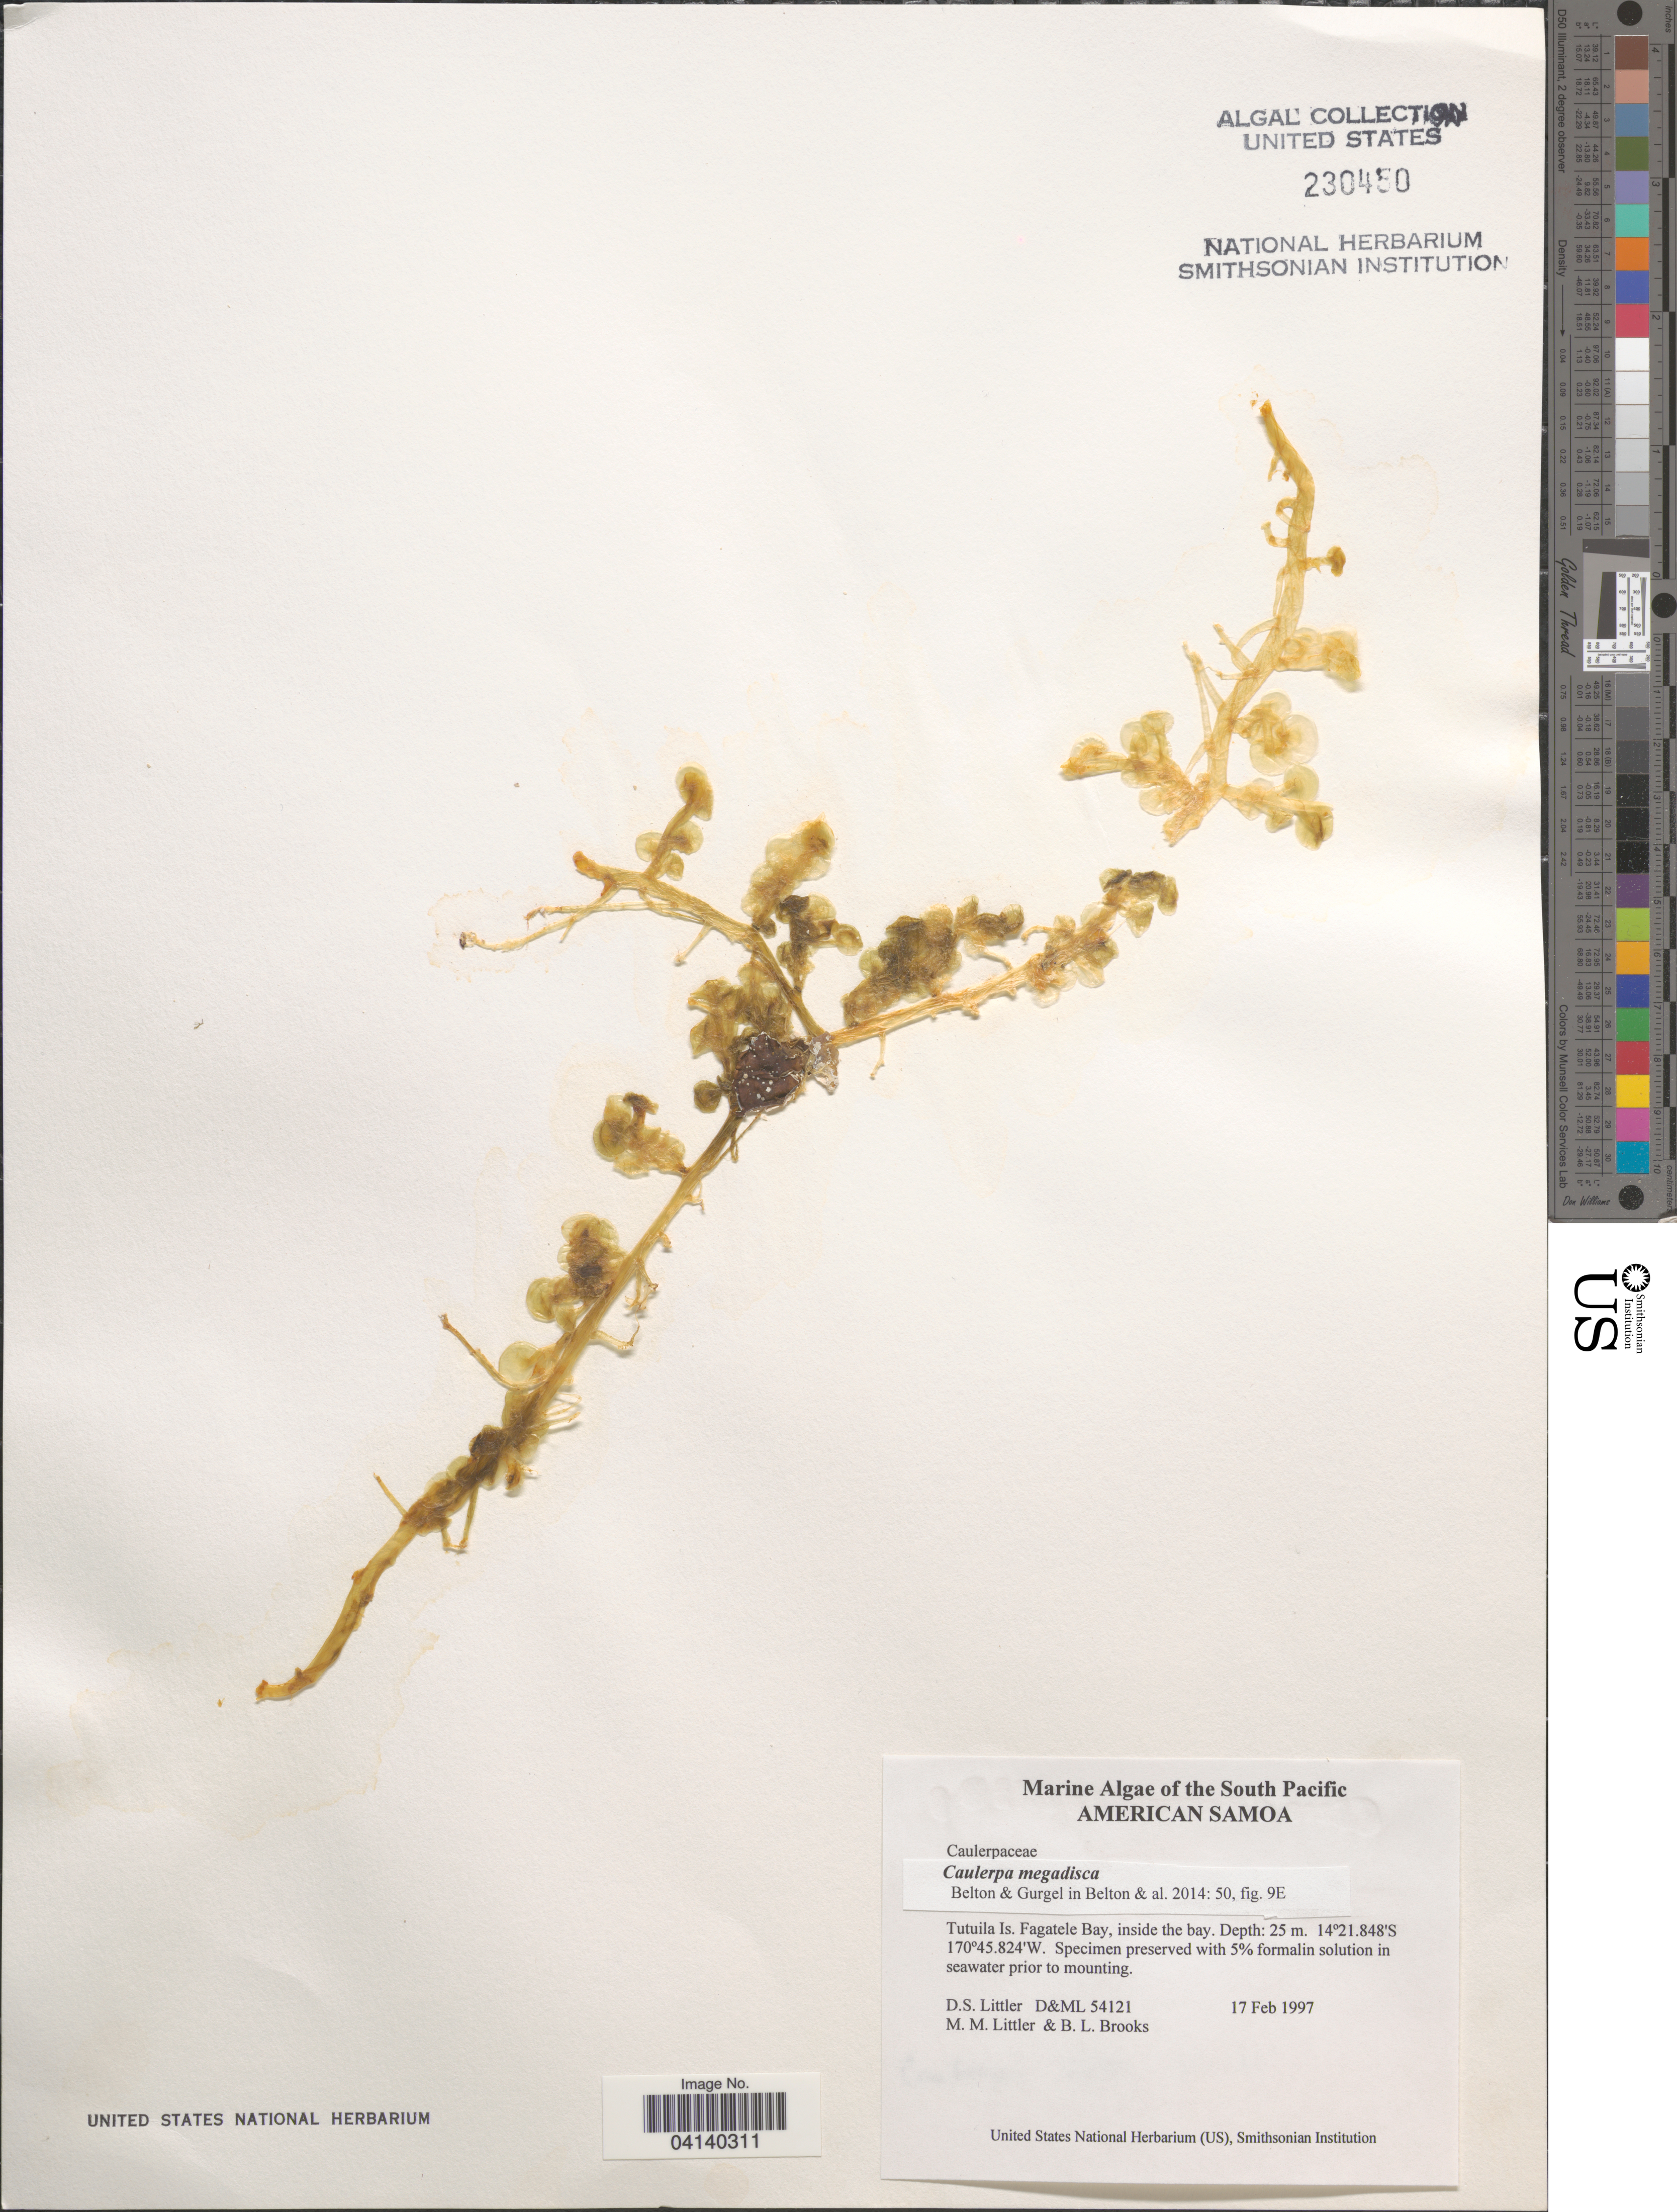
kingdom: Plantae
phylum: Chlorophyta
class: Ulvophyceae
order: Bryopsidales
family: Caulerpaceae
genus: Caulerpa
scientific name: Caulerpa megadisca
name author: G. Belton & Gurgel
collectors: D. S. Littler & B. Brooks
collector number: D&ML54121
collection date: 1997-02-17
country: American Samoa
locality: South Pacific. Tutuila Is. Fagatele Bay, inside the bay.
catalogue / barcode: US 230450